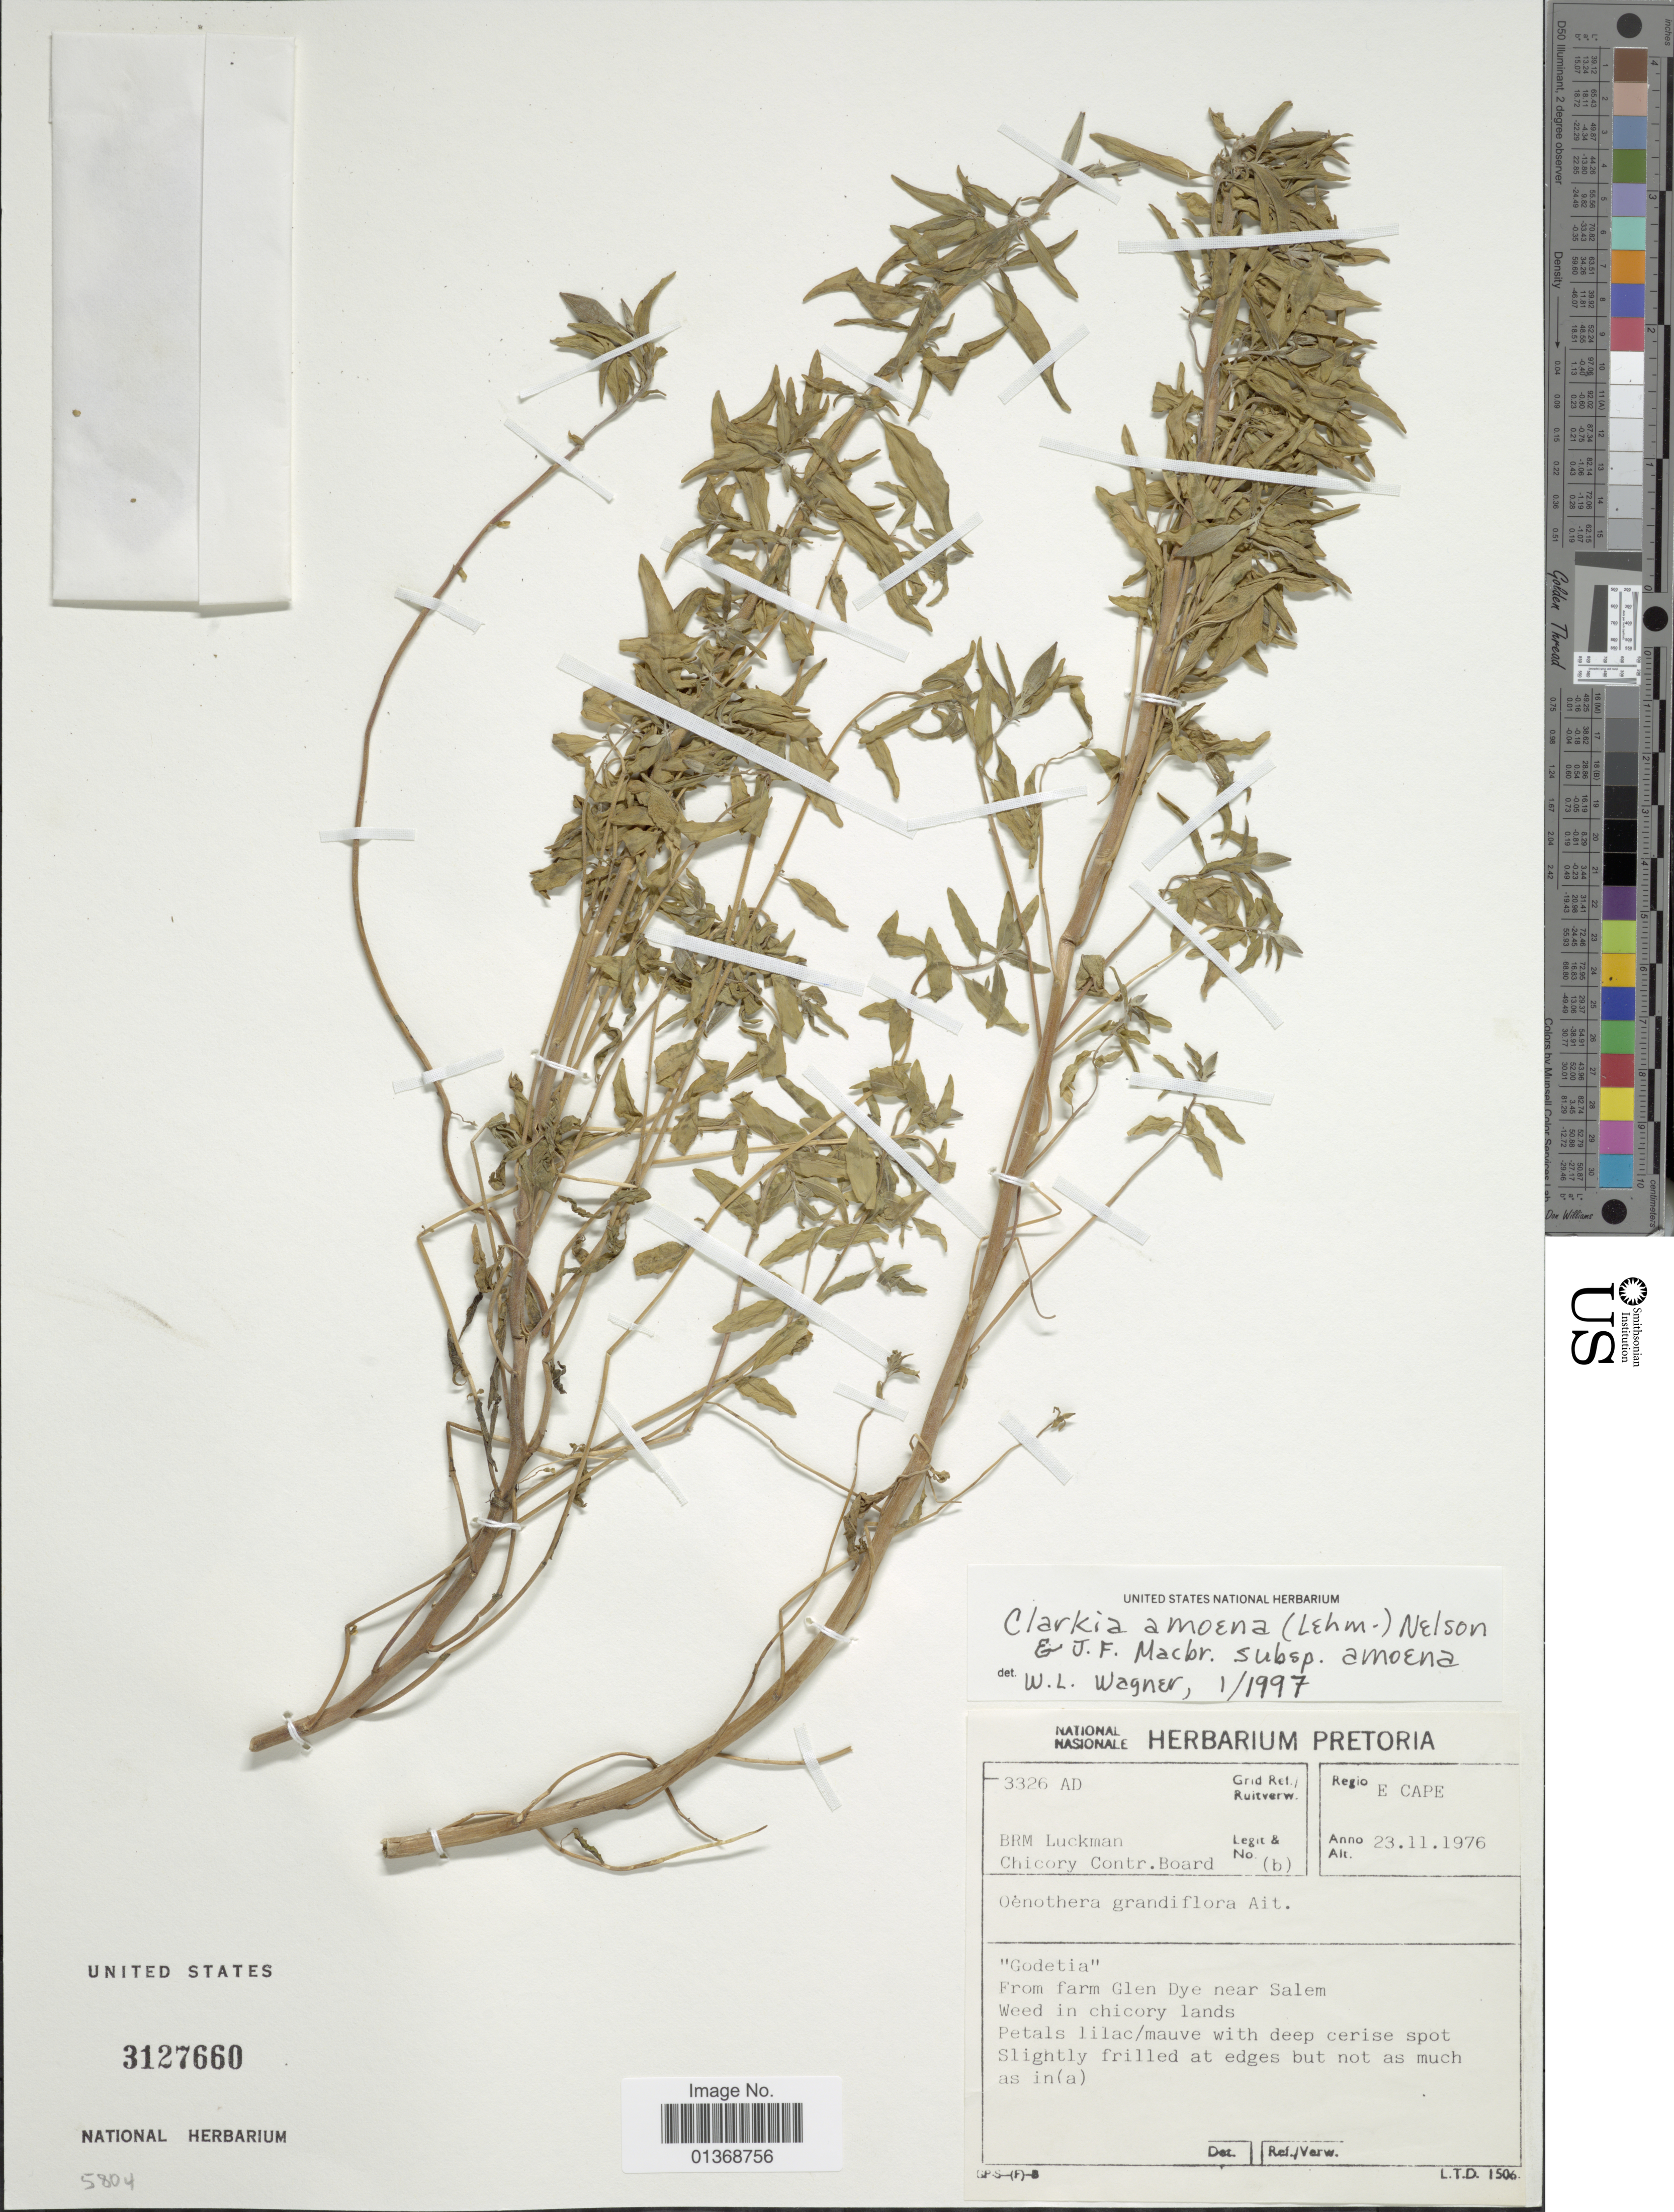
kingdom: Plantae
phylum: Tracheophyta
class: Magnoliopsida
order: Myrtales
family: Onagraceae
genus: Clarkia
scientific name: Clarkia amoena subsp. amoena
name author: (Lehm.) A. Nelson & J.F. Macbr.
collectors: B. Luckman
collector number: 3326AD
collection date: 1976-11-23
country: South Africa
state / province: Eastern Cape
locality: Regio E Cape, From farm Glen Dye near Salem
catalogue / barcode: US 3127660